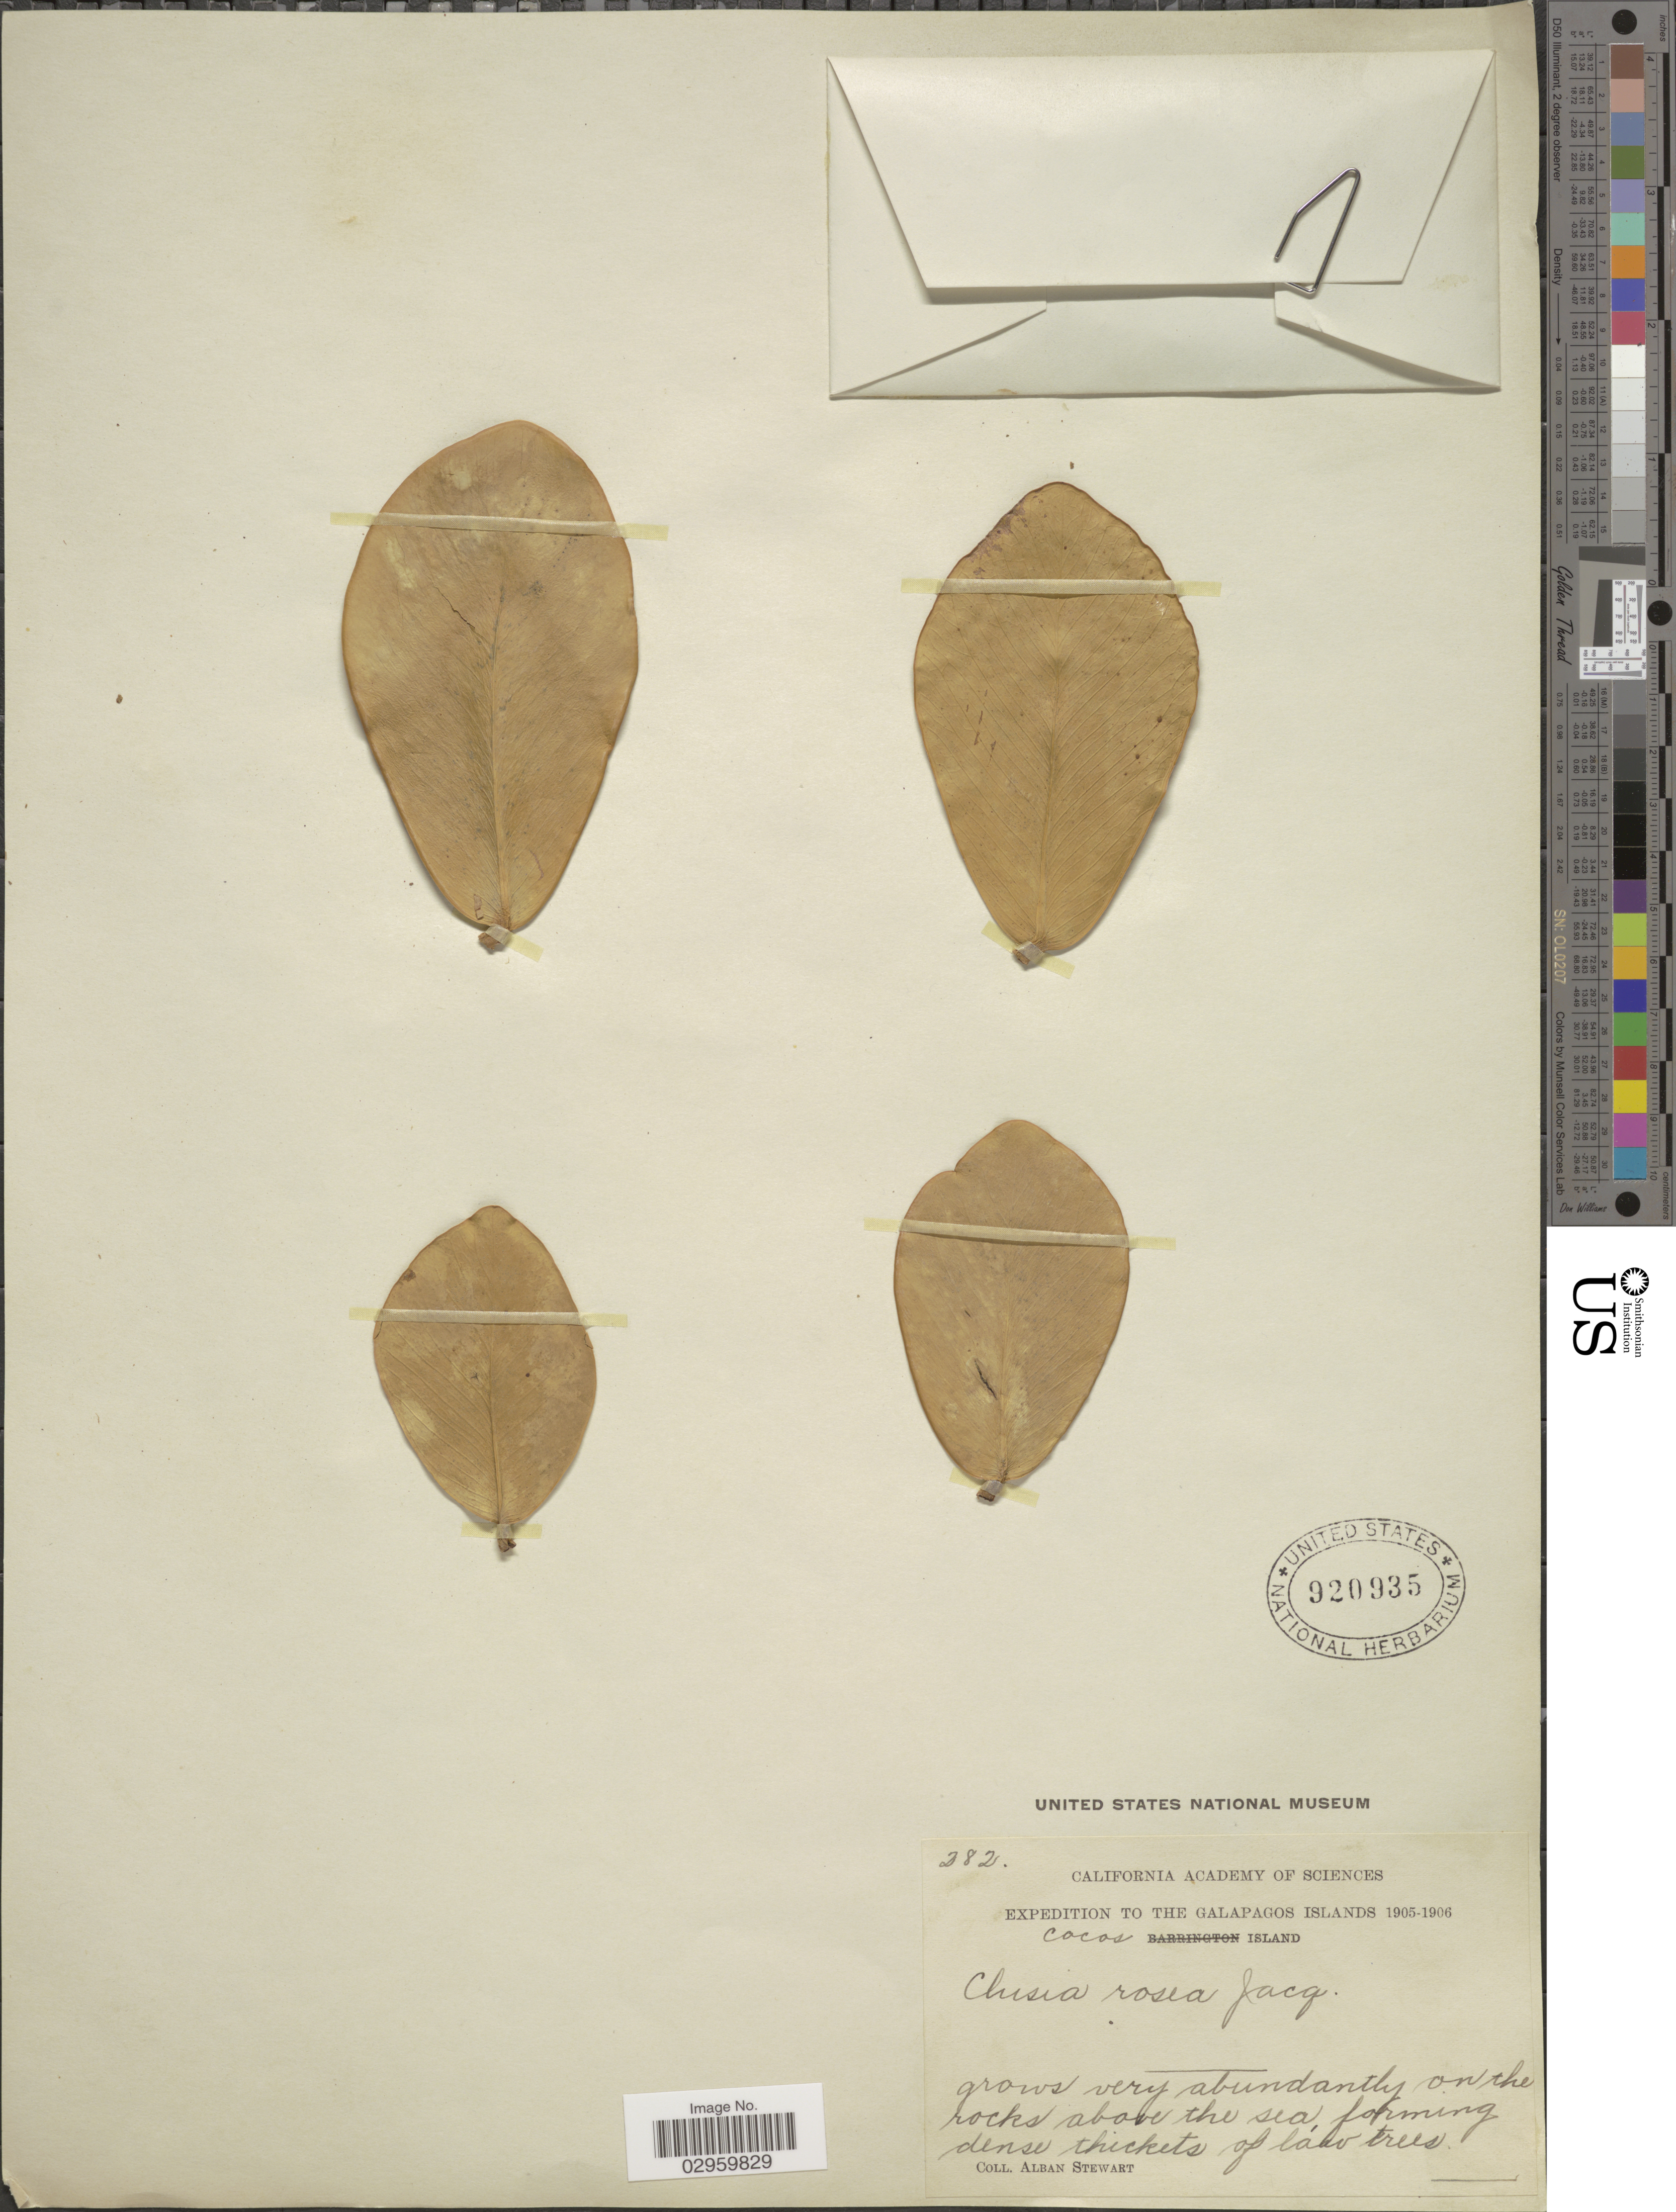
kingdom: Plantae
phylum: Tracheophyta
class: Magnoliopsida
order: Malpighiales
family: Clusiaceae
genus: Clusia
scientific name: Clusia rosea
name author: Jacq.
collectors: A. Stewart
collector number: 282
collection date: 1905/1906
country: Costa Rica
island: Cocos Island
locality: Cocos Island.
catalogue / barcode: US 920935